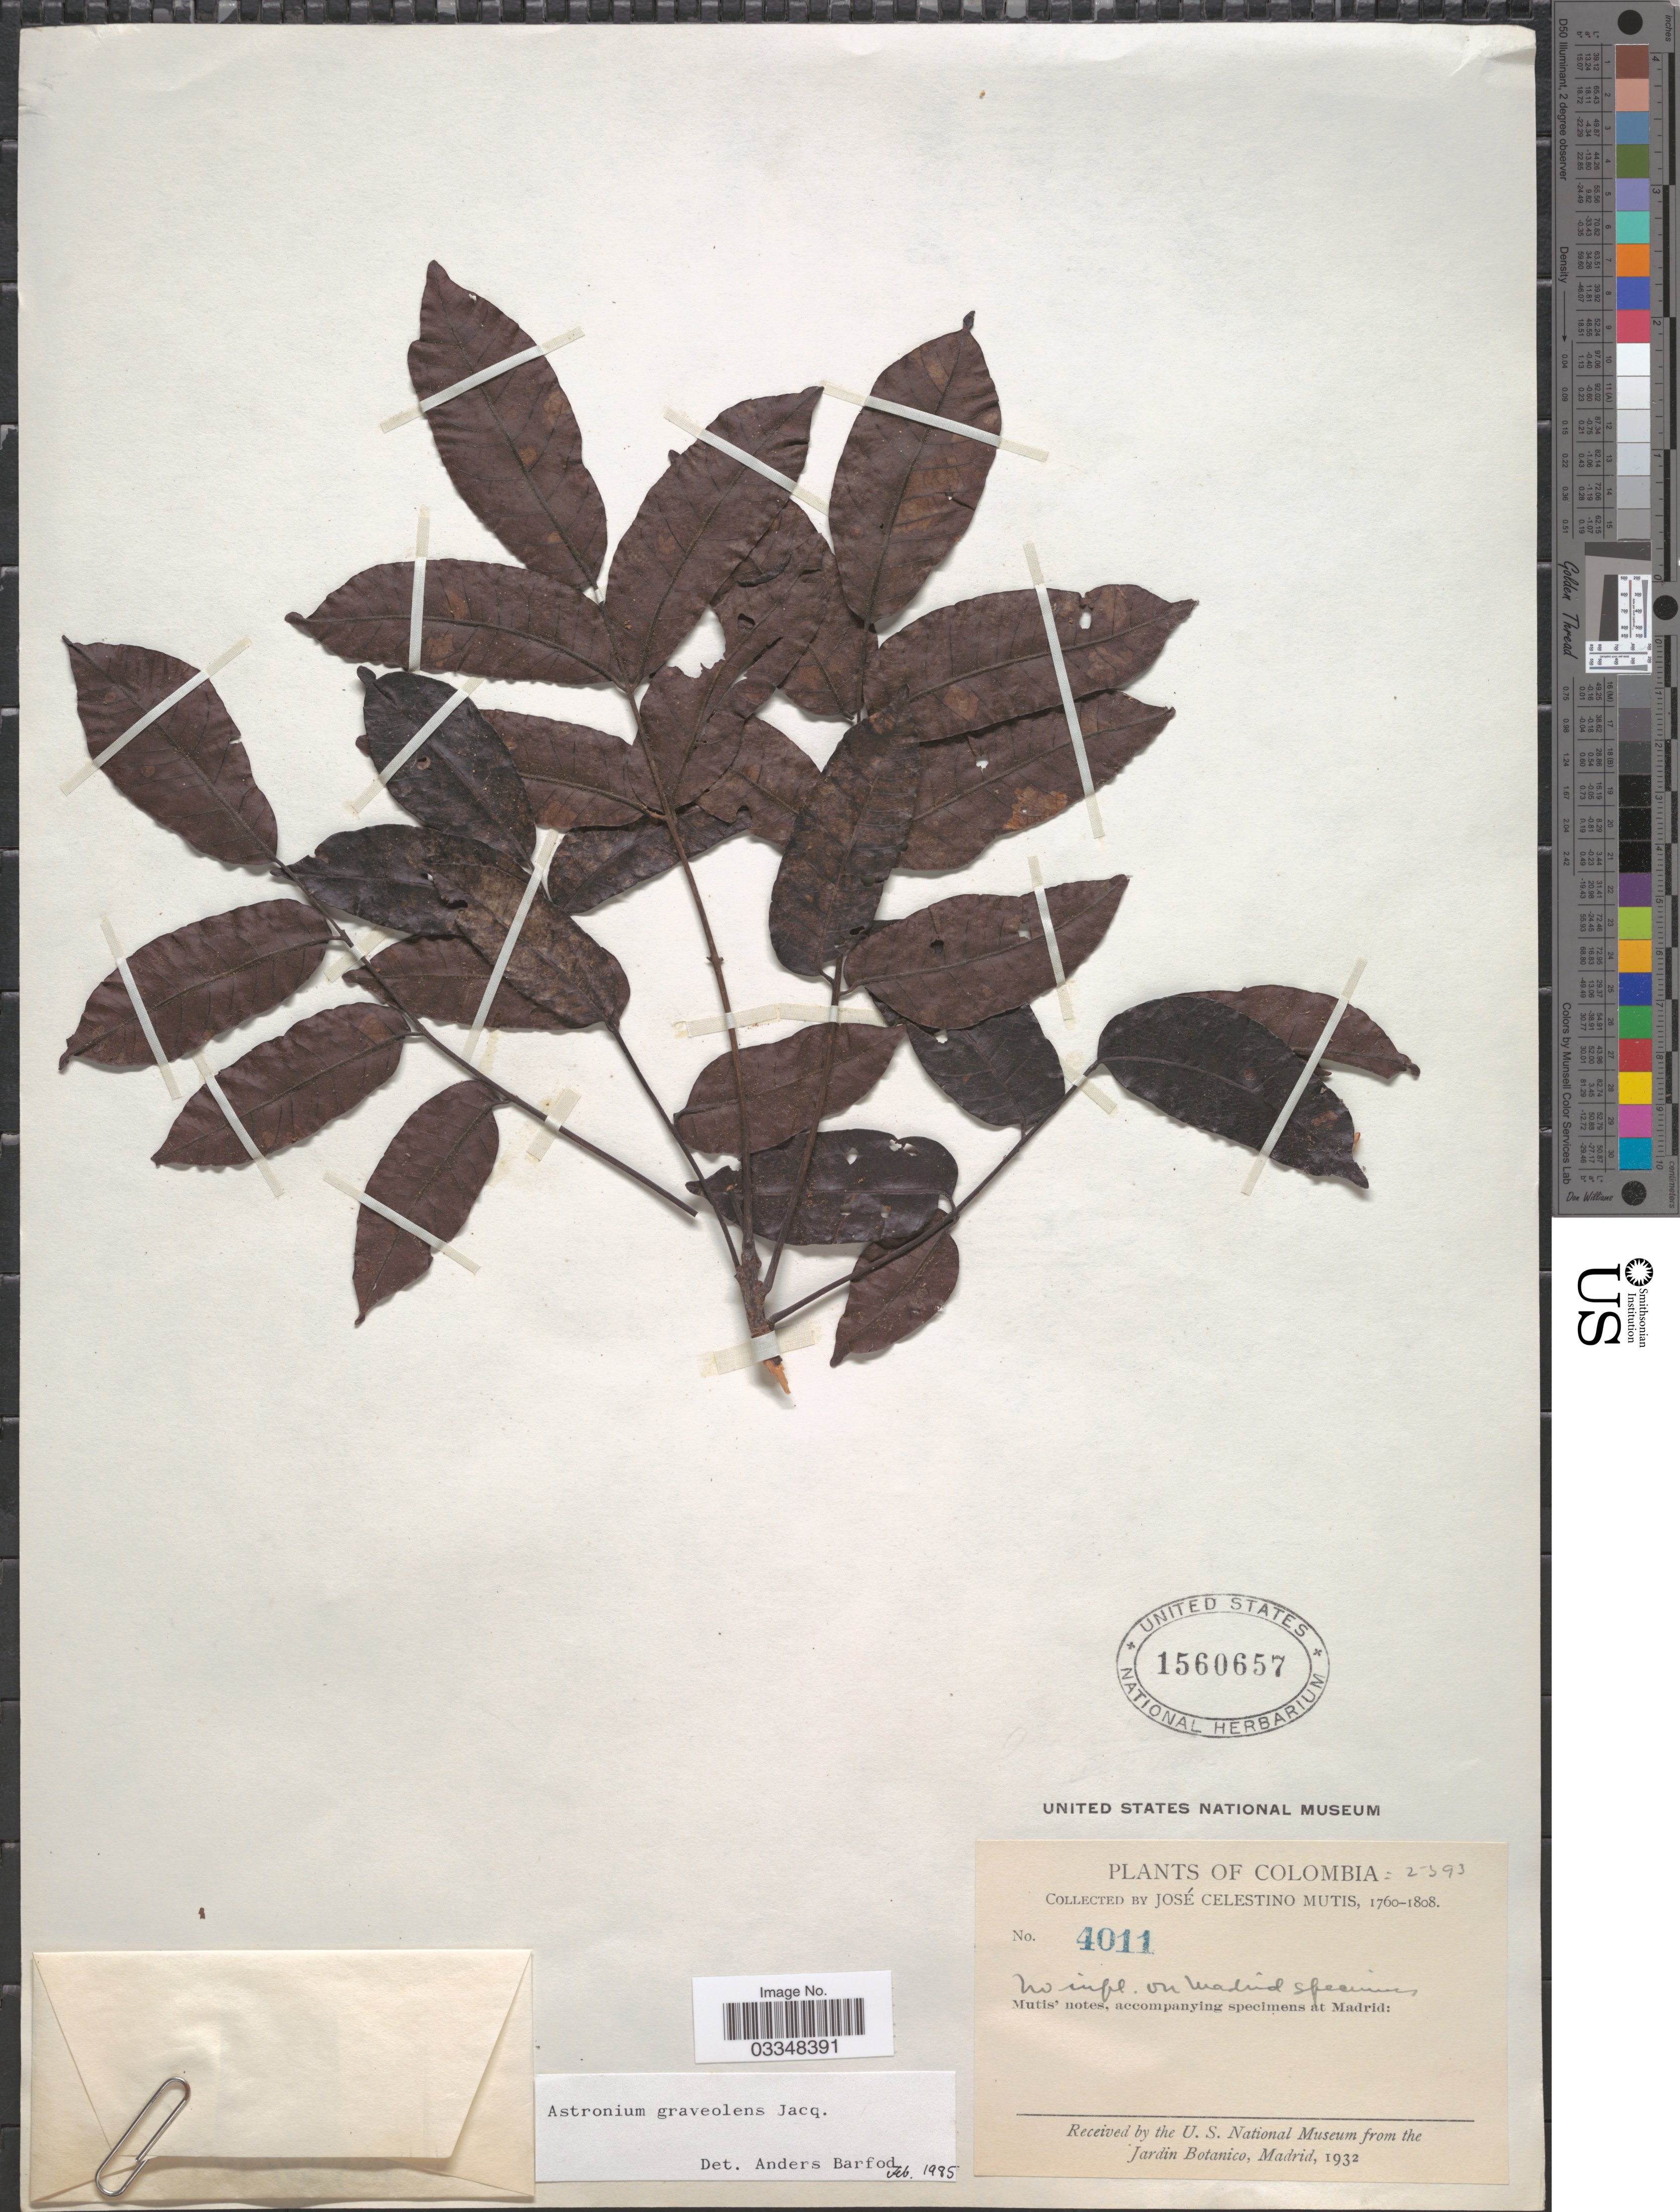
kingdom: Plantae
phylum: Tracheophyta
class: Magnoliopsida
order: Sapindales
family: Anacardiaceae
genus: Astronium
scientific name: Astronium graveolens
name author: Jacq.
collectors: J. C. B. Mutis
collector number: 4011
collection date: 1760/1808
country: Colombia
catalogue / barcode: US 1560657